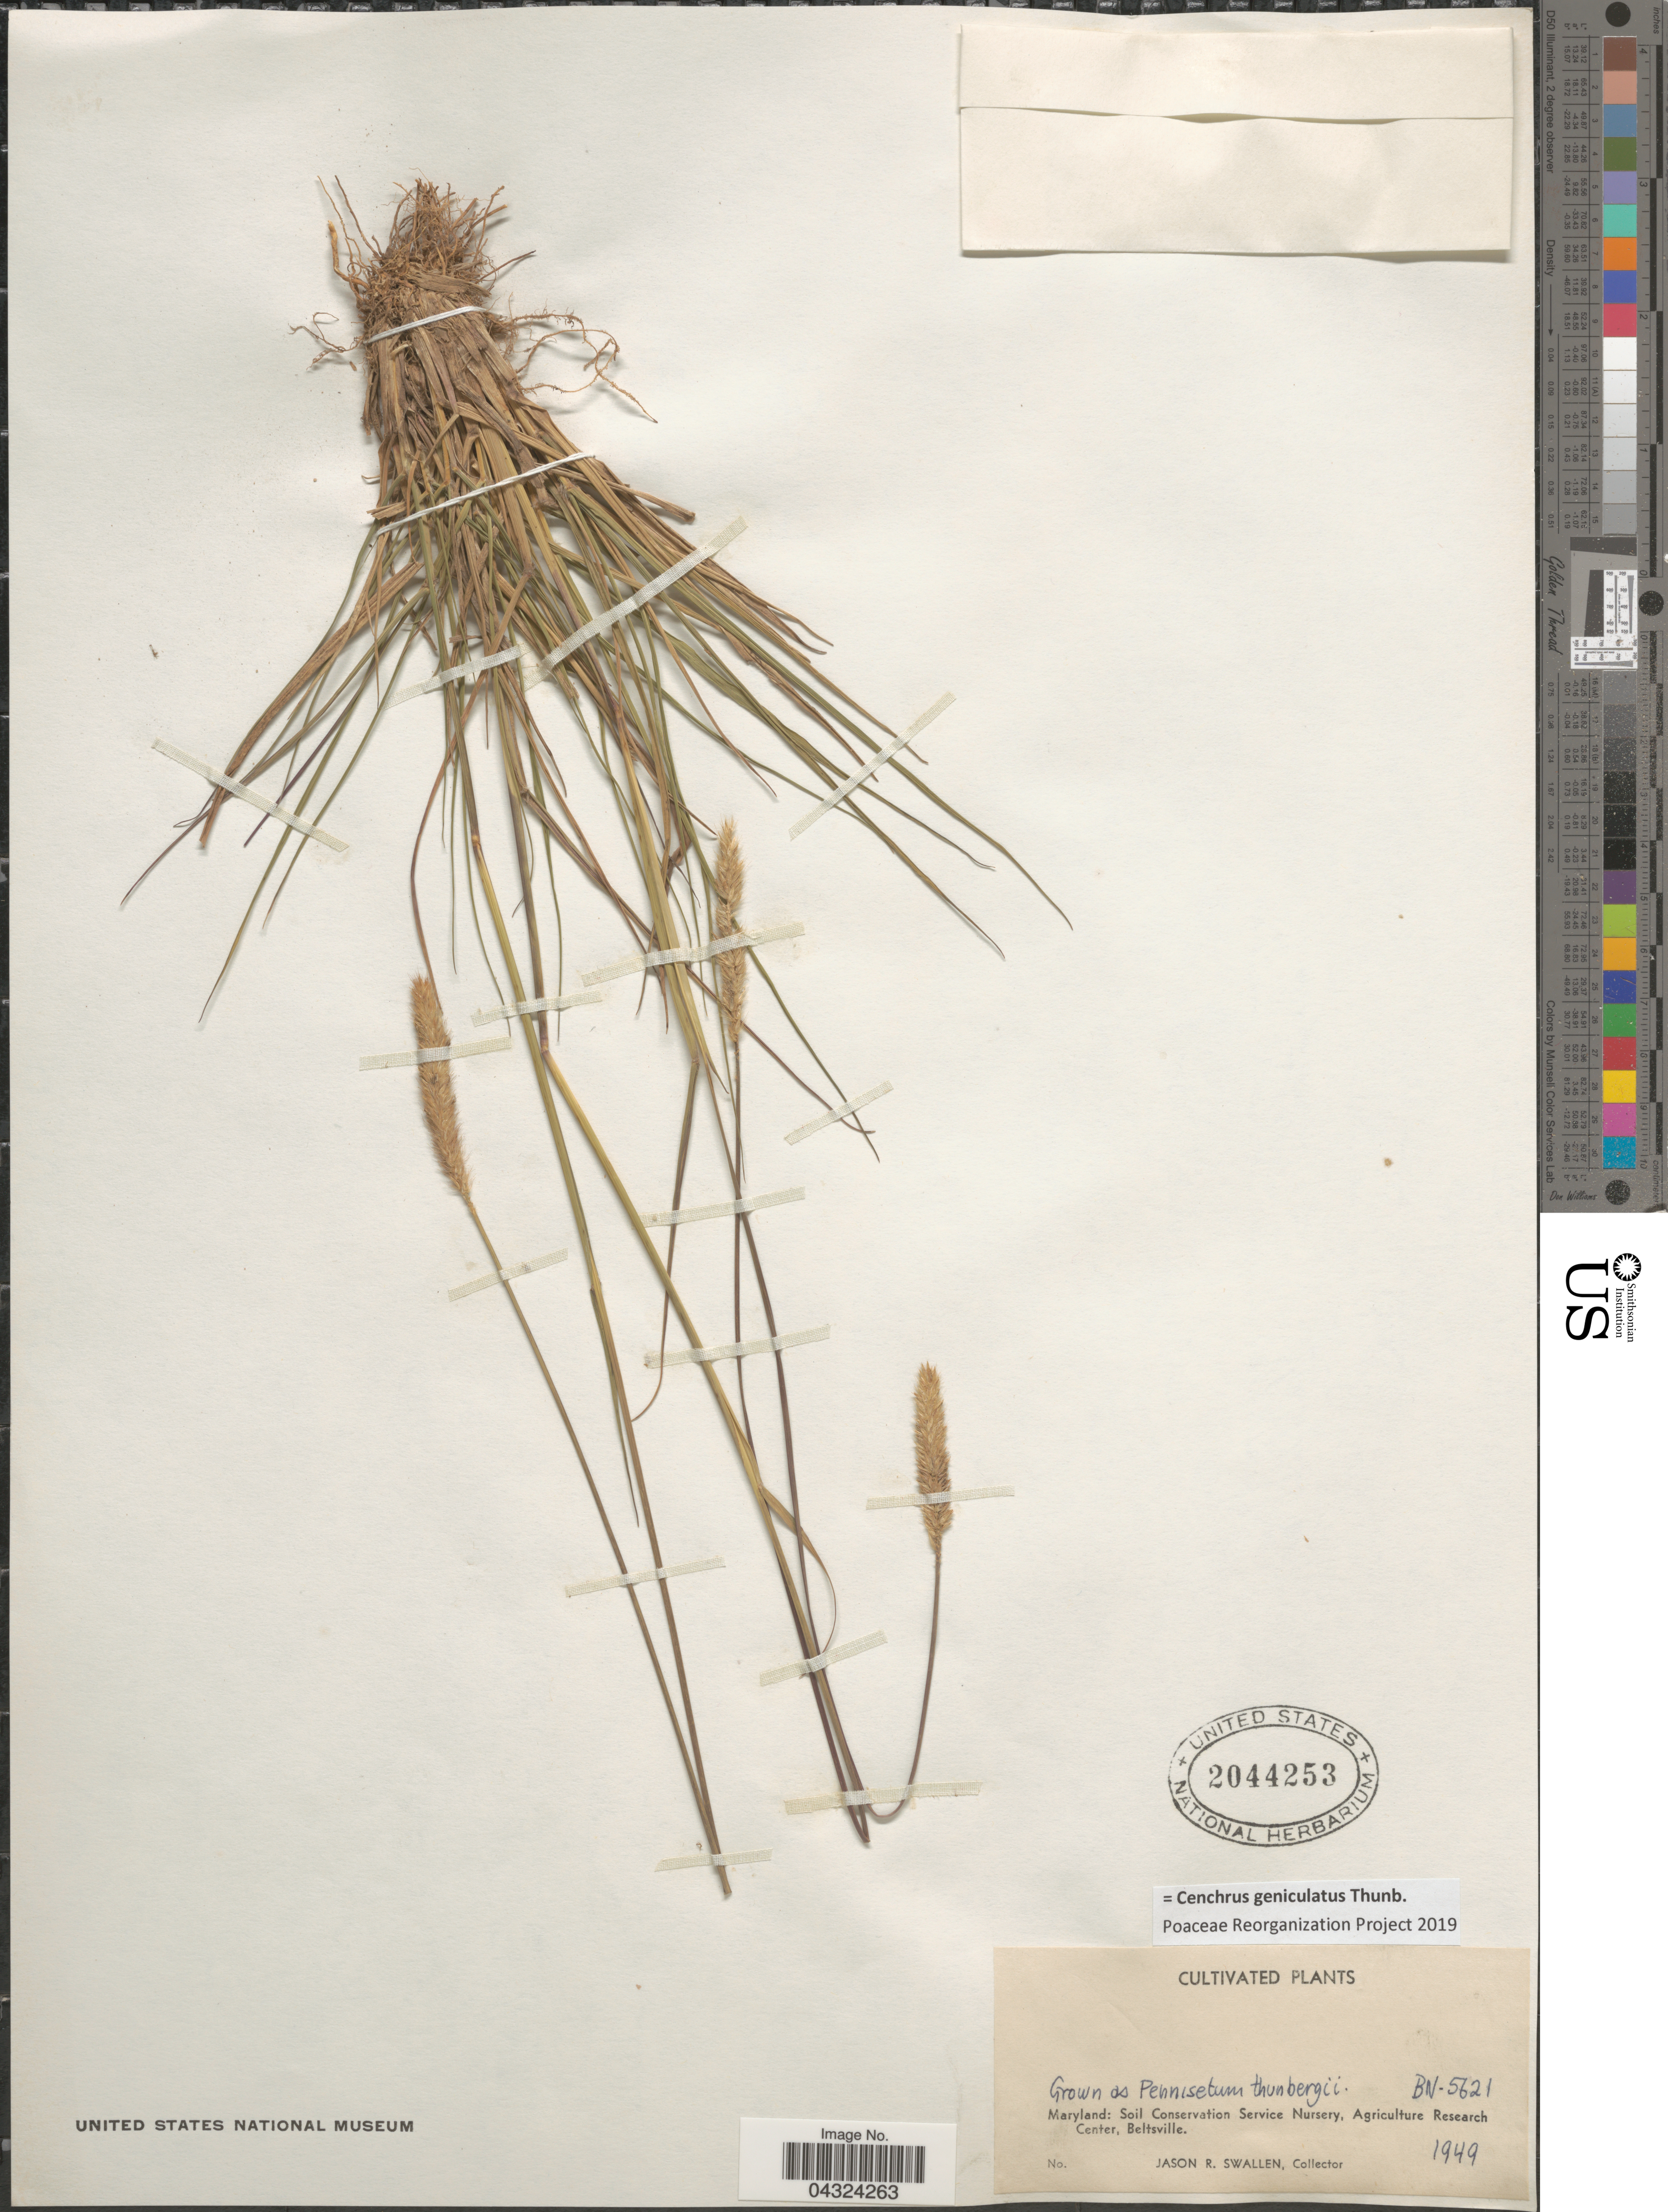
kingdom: Plantae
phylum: Tracheophyta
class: Liliopsida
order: Poales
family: Poaceae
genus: Cenchrus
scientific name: Cenchrus geniculatus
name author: Thunb.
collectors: J. R. Swallen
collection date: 1949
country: United States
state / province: Maryland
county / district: Prince George's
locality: Soil Conservation Service Nursery, Agriculture Research Center, Beltsville. BN-5621.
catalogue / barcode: US 2044253